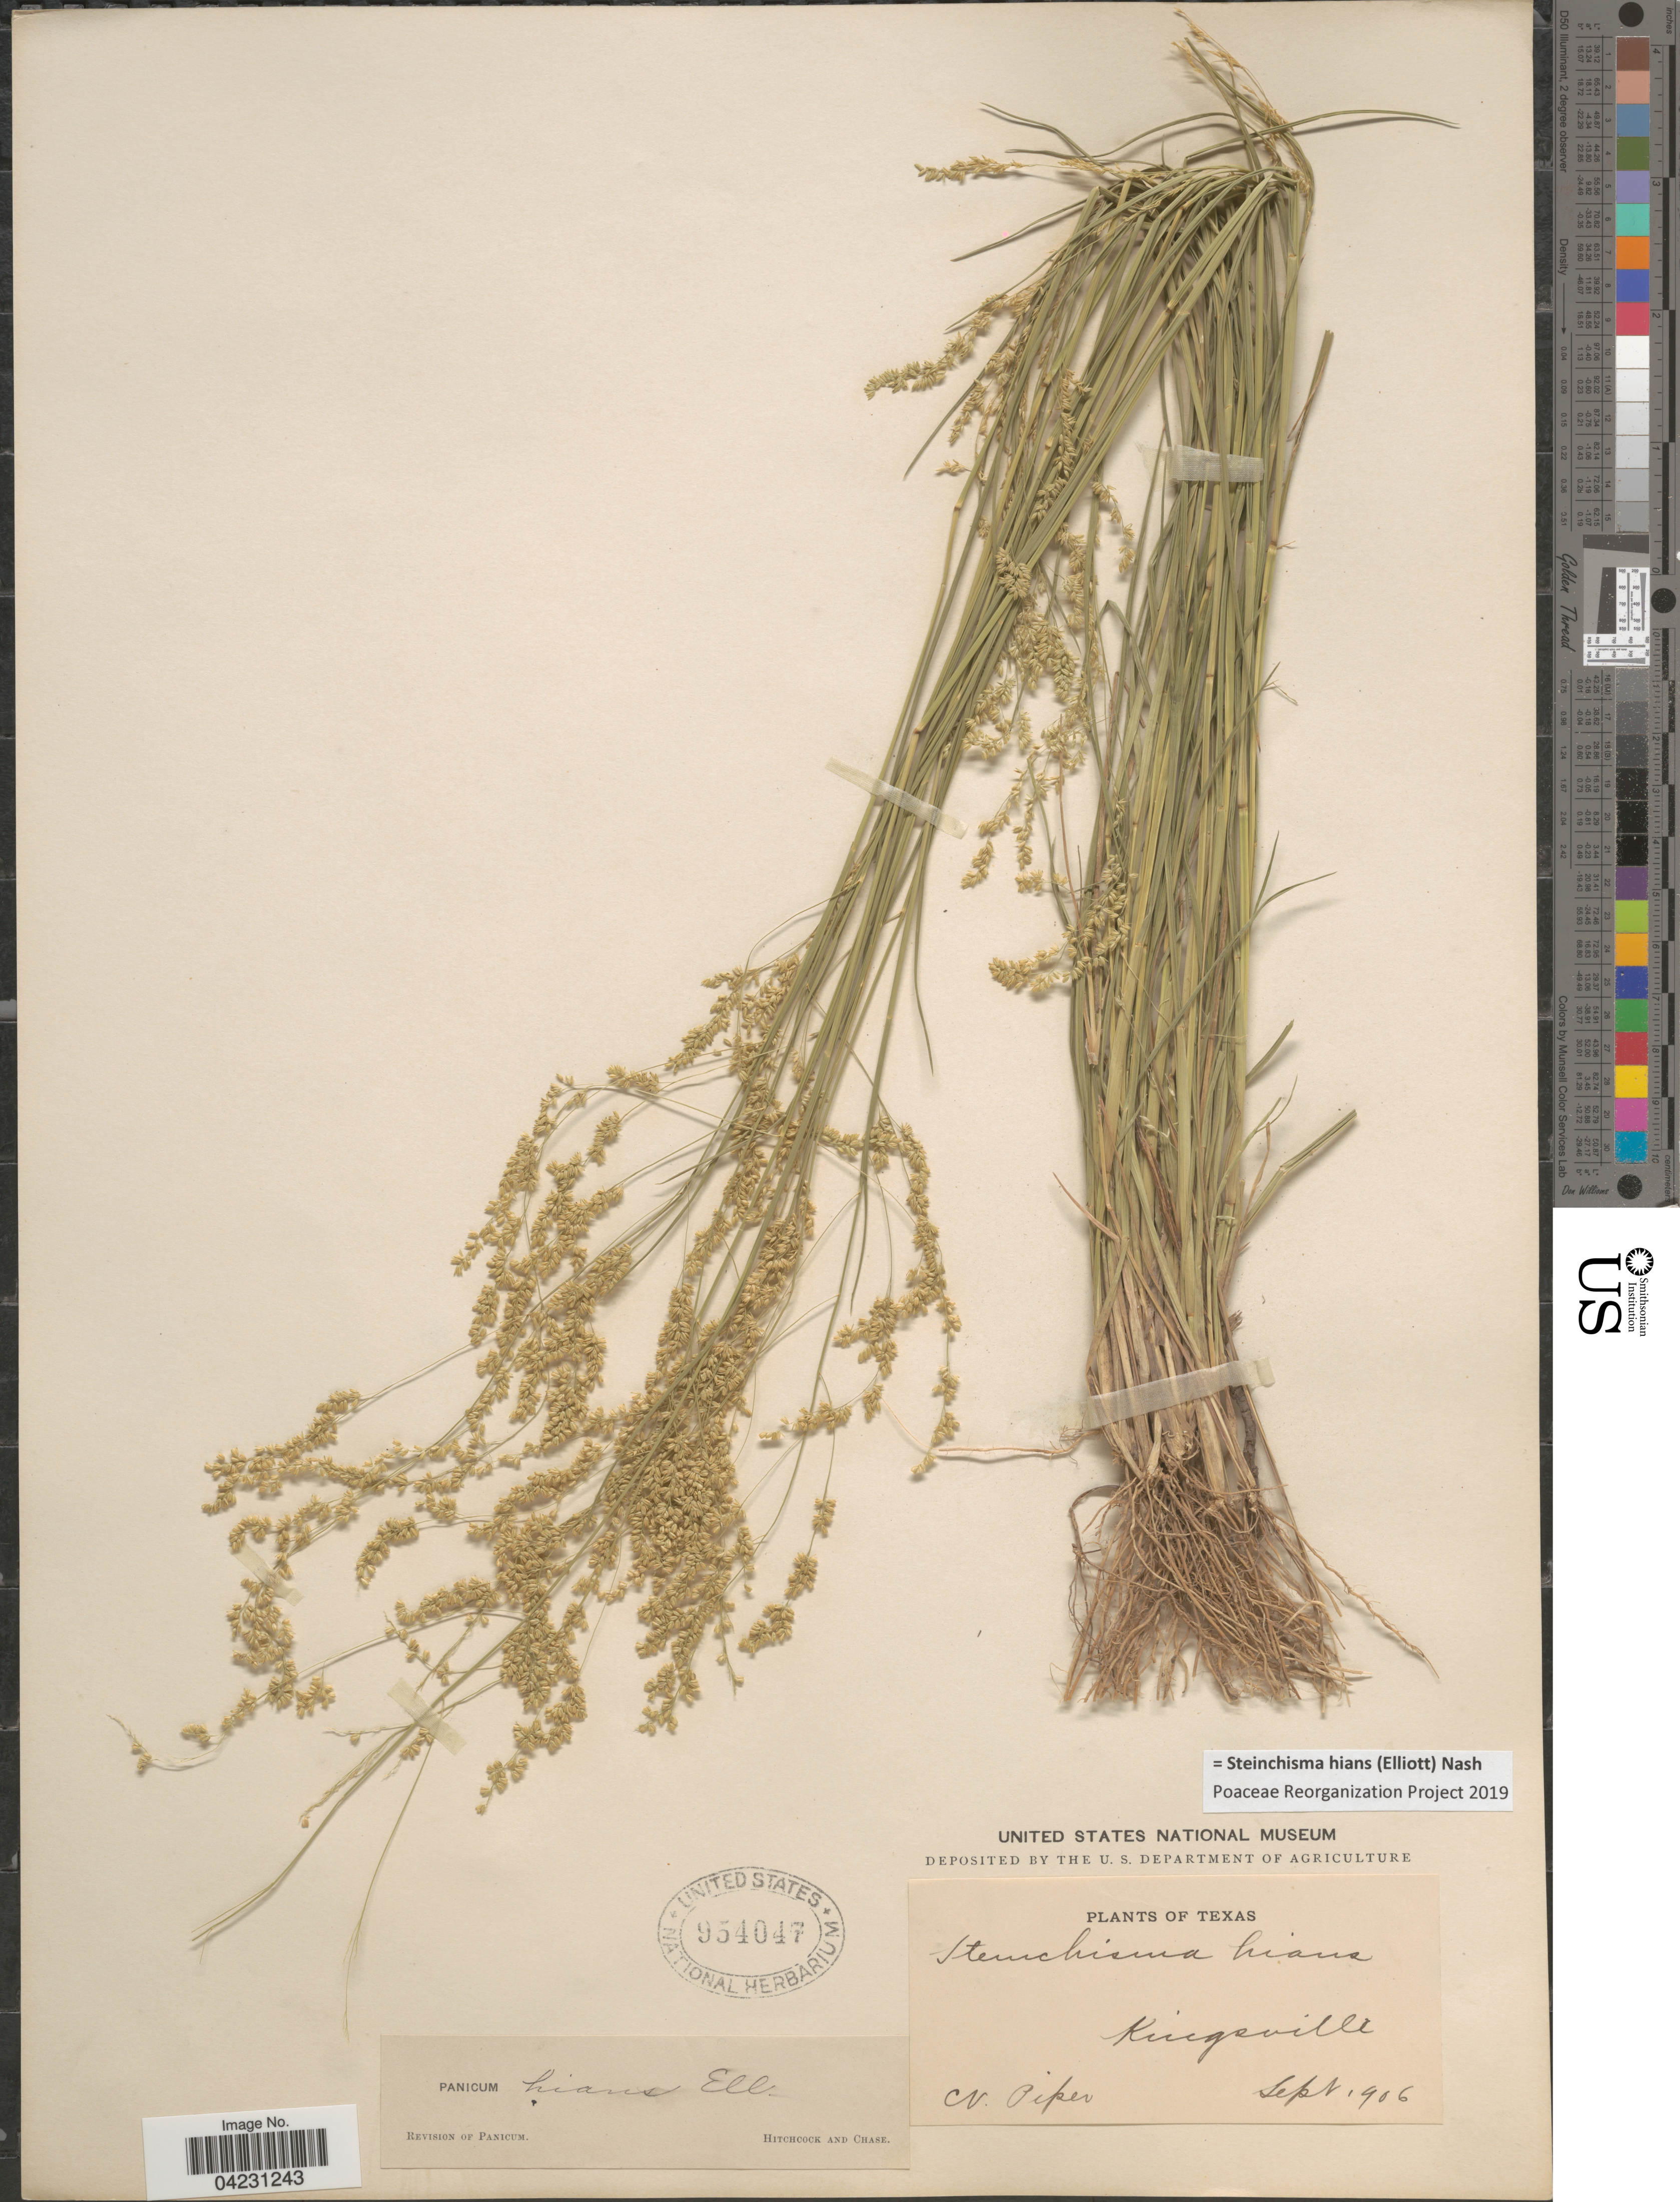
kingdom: Plantae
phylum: Tracheophyta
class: Liliopsida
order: Poales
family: Poaceae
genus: Steinchisma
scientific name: Steinchisma hians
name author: (Elliott) Nash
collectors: C. V. Piper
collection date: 1906-09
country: United States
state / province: Texas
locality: Kingsville.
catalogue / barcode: US 954047